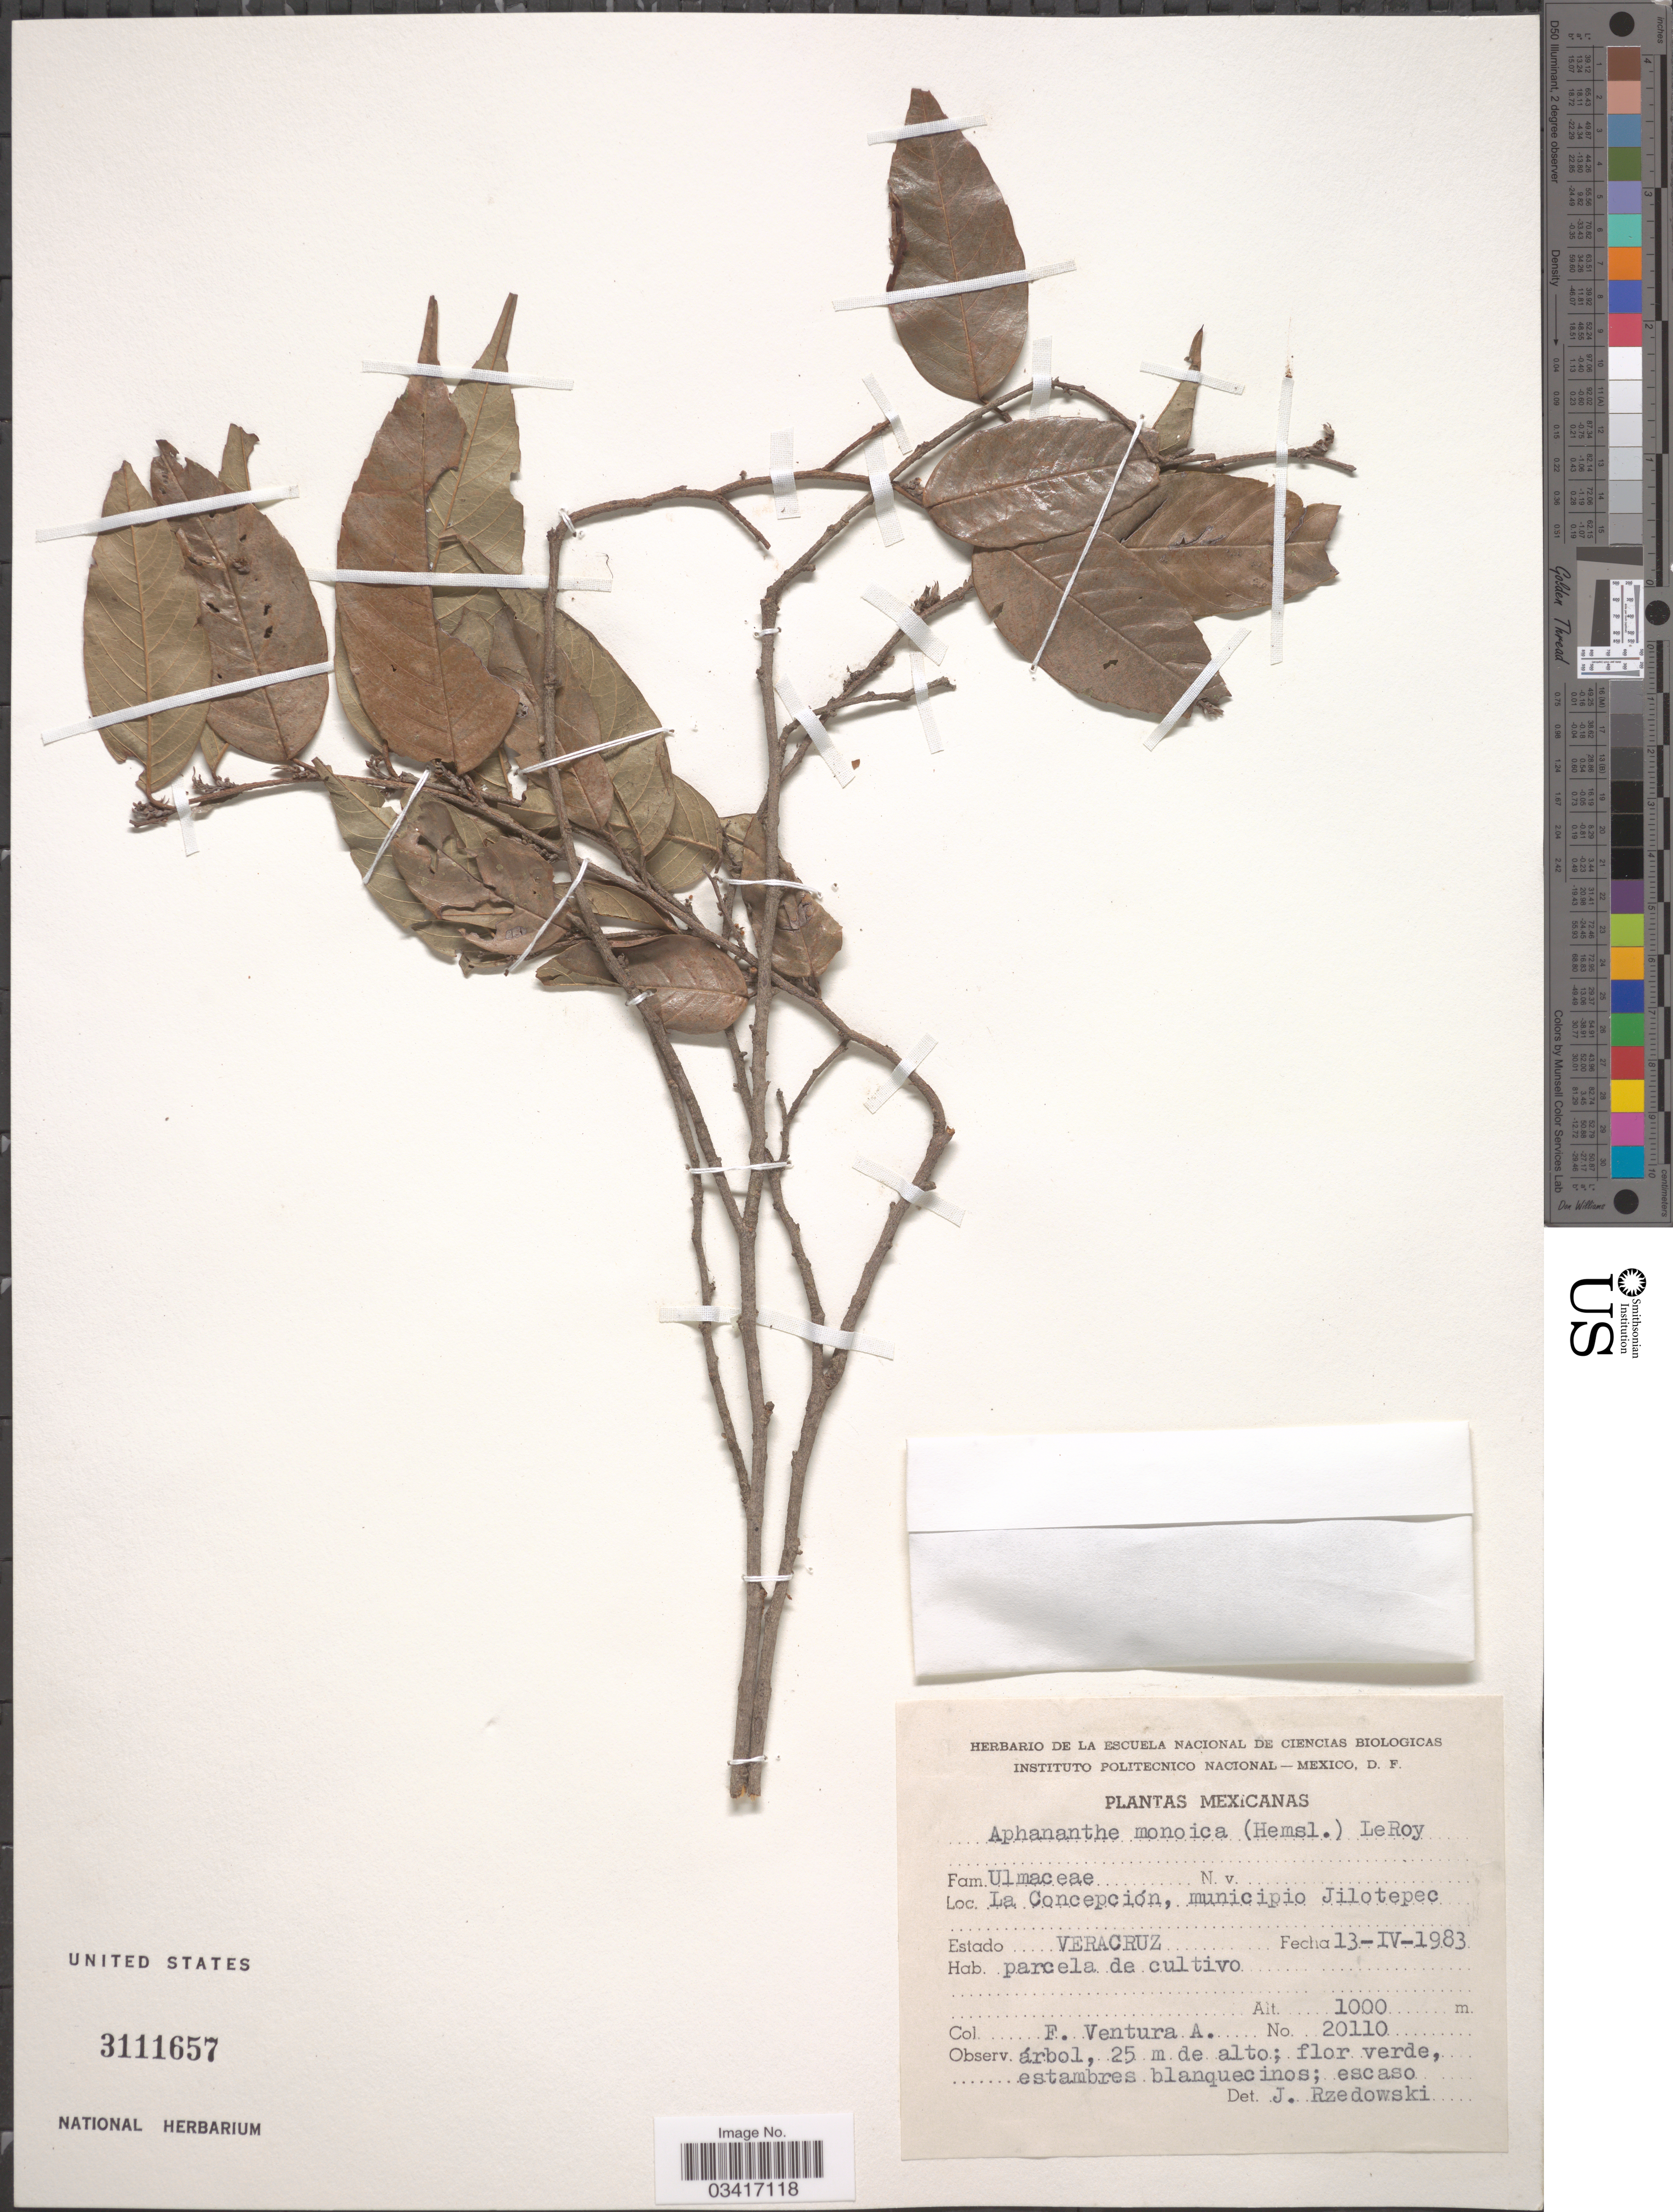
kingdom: Plantae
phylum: Tracheophyta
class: Magnoliopsida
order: Rosales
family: Cannabaceae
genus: Aphananthe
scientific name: Aphananthe monoica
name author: (Hemsl.) J.-F. Leroy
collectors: F. Ventura A.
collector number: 20110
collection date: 1983-04-13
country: Mexico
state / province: Veracruz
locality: La Concepción, municipio Jilotepec. Estado Veracruz.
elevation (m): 1000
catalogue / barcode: US 3111657